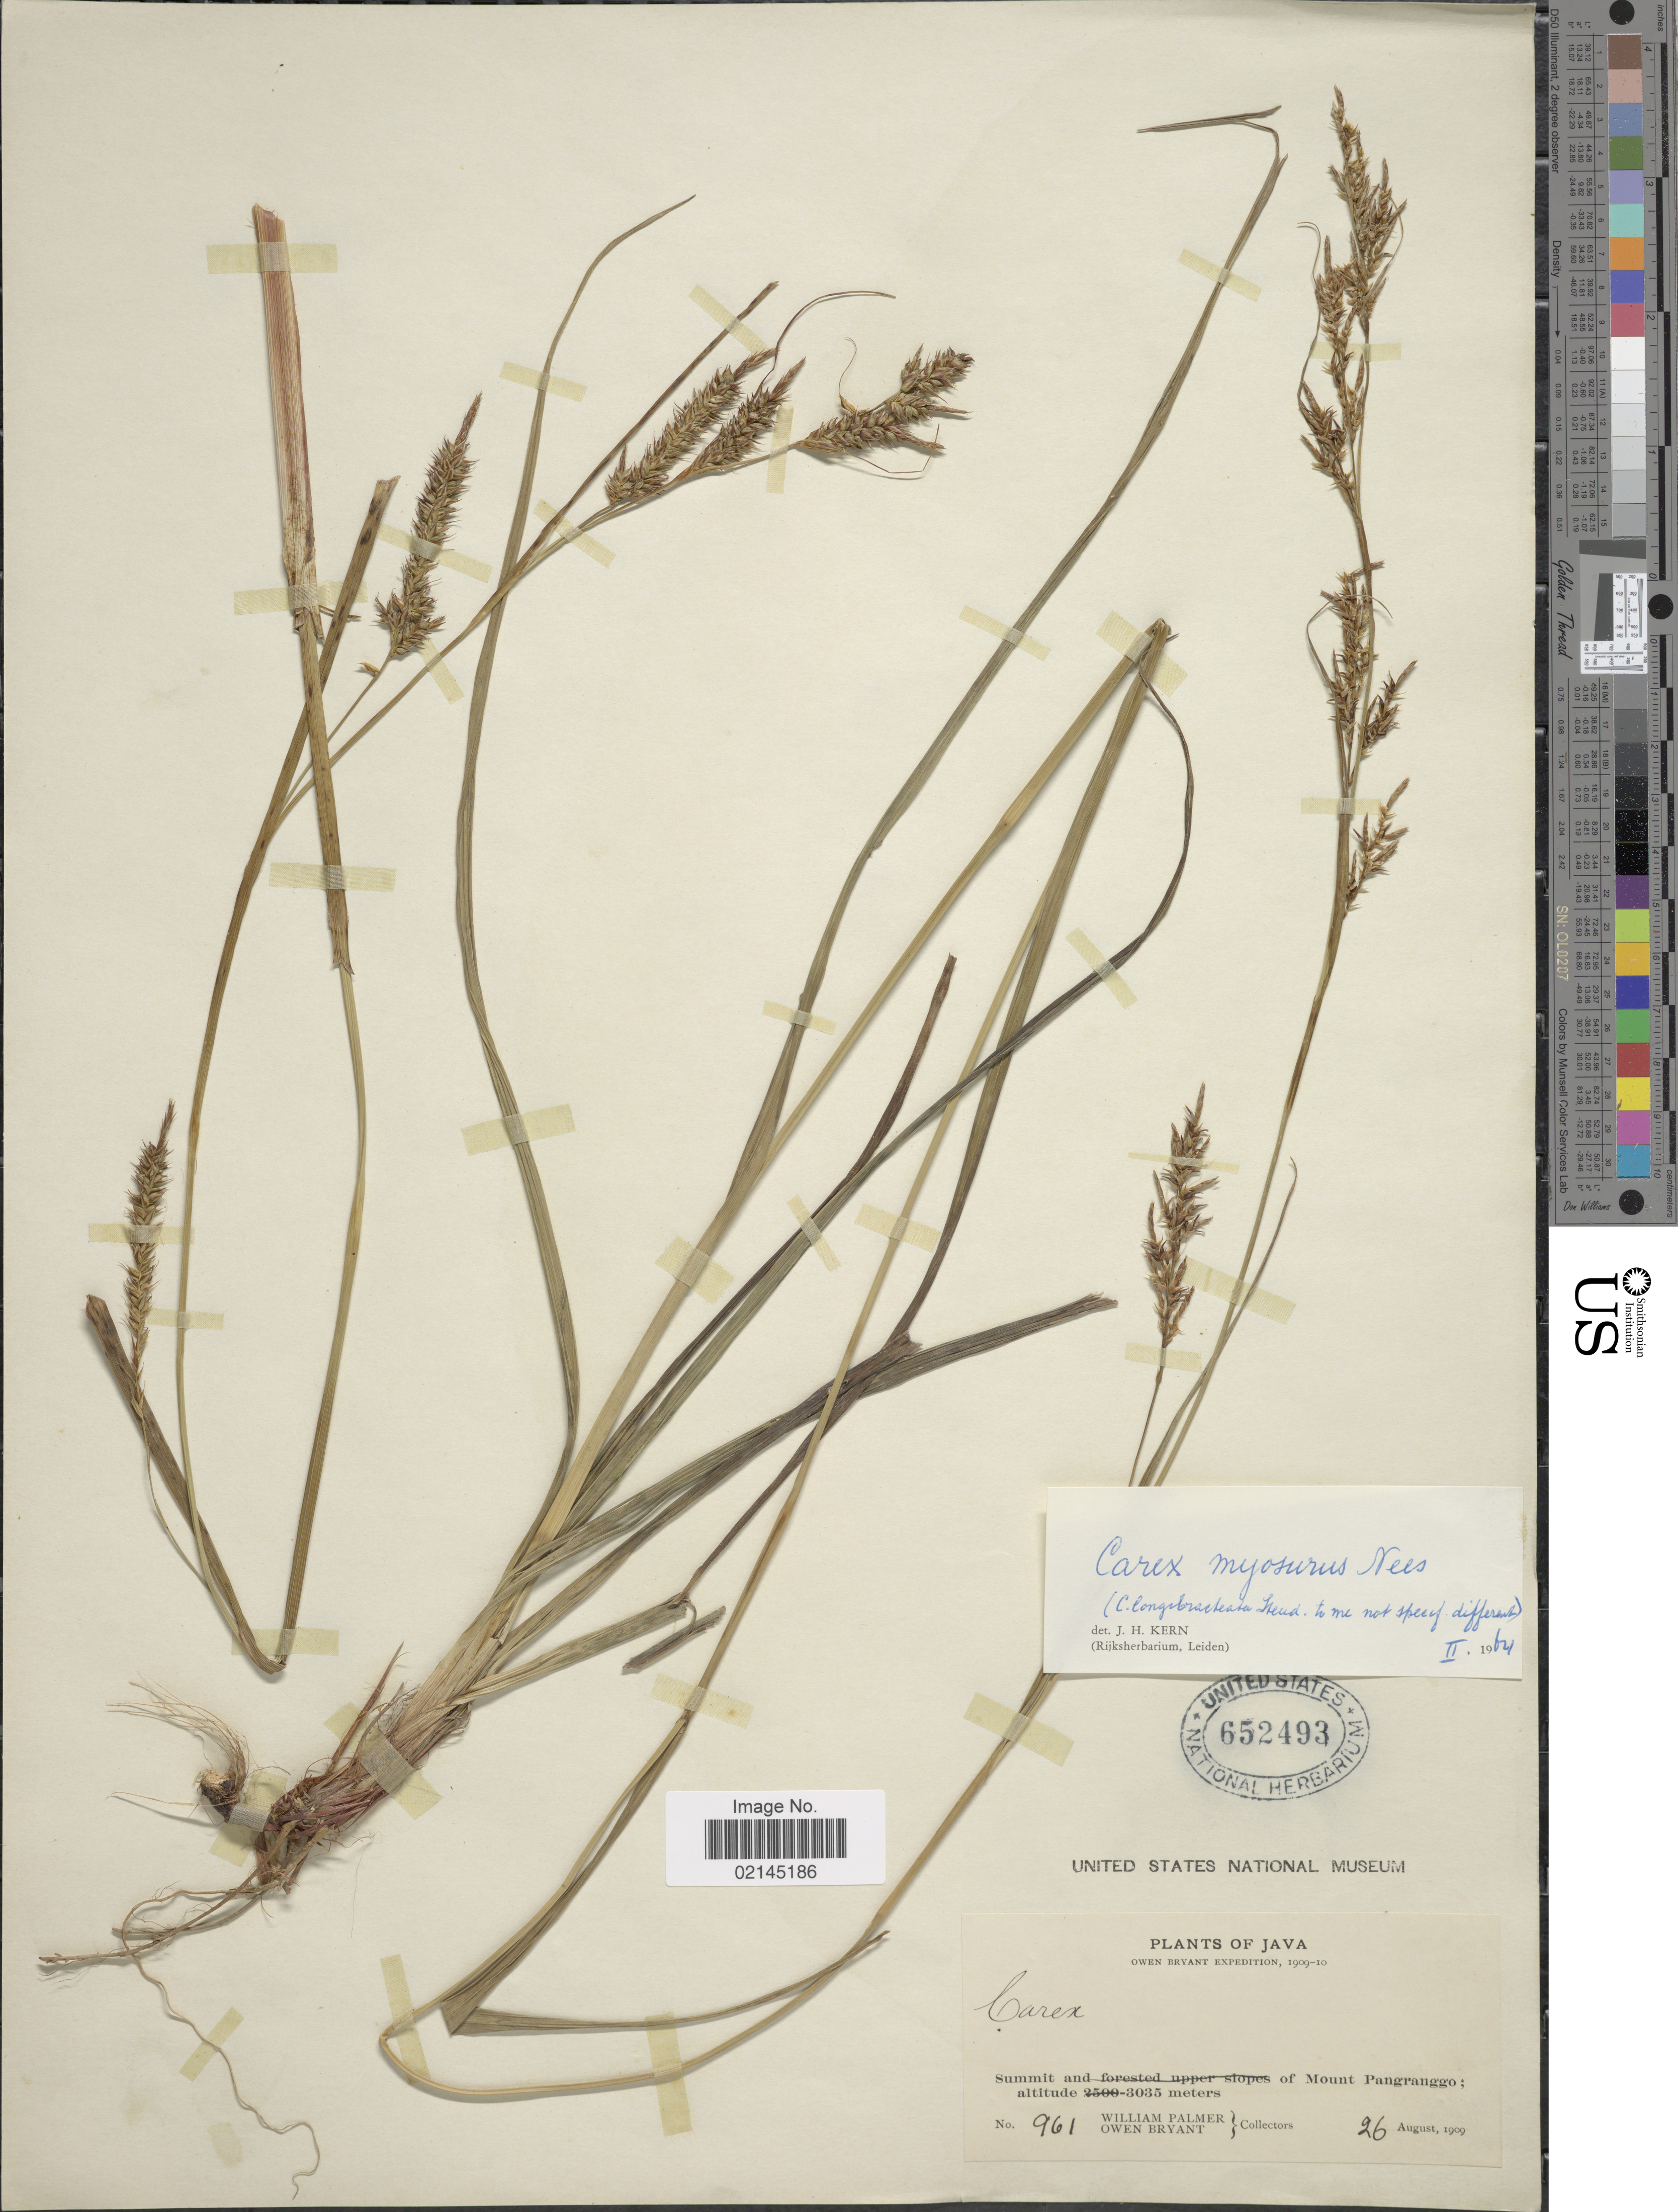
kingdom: Plantae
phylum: Tracheophyta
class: Liliopsida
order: Poales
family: Cyperaceae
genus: Carex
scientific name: Carex myosurus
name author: Nees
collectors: W. Palmer & O. Bryant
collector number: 961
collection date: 1909-08-26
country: Indonesia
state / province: Java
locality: Summit of Mount Pangranggo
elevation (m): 3035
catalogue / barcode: US 652493